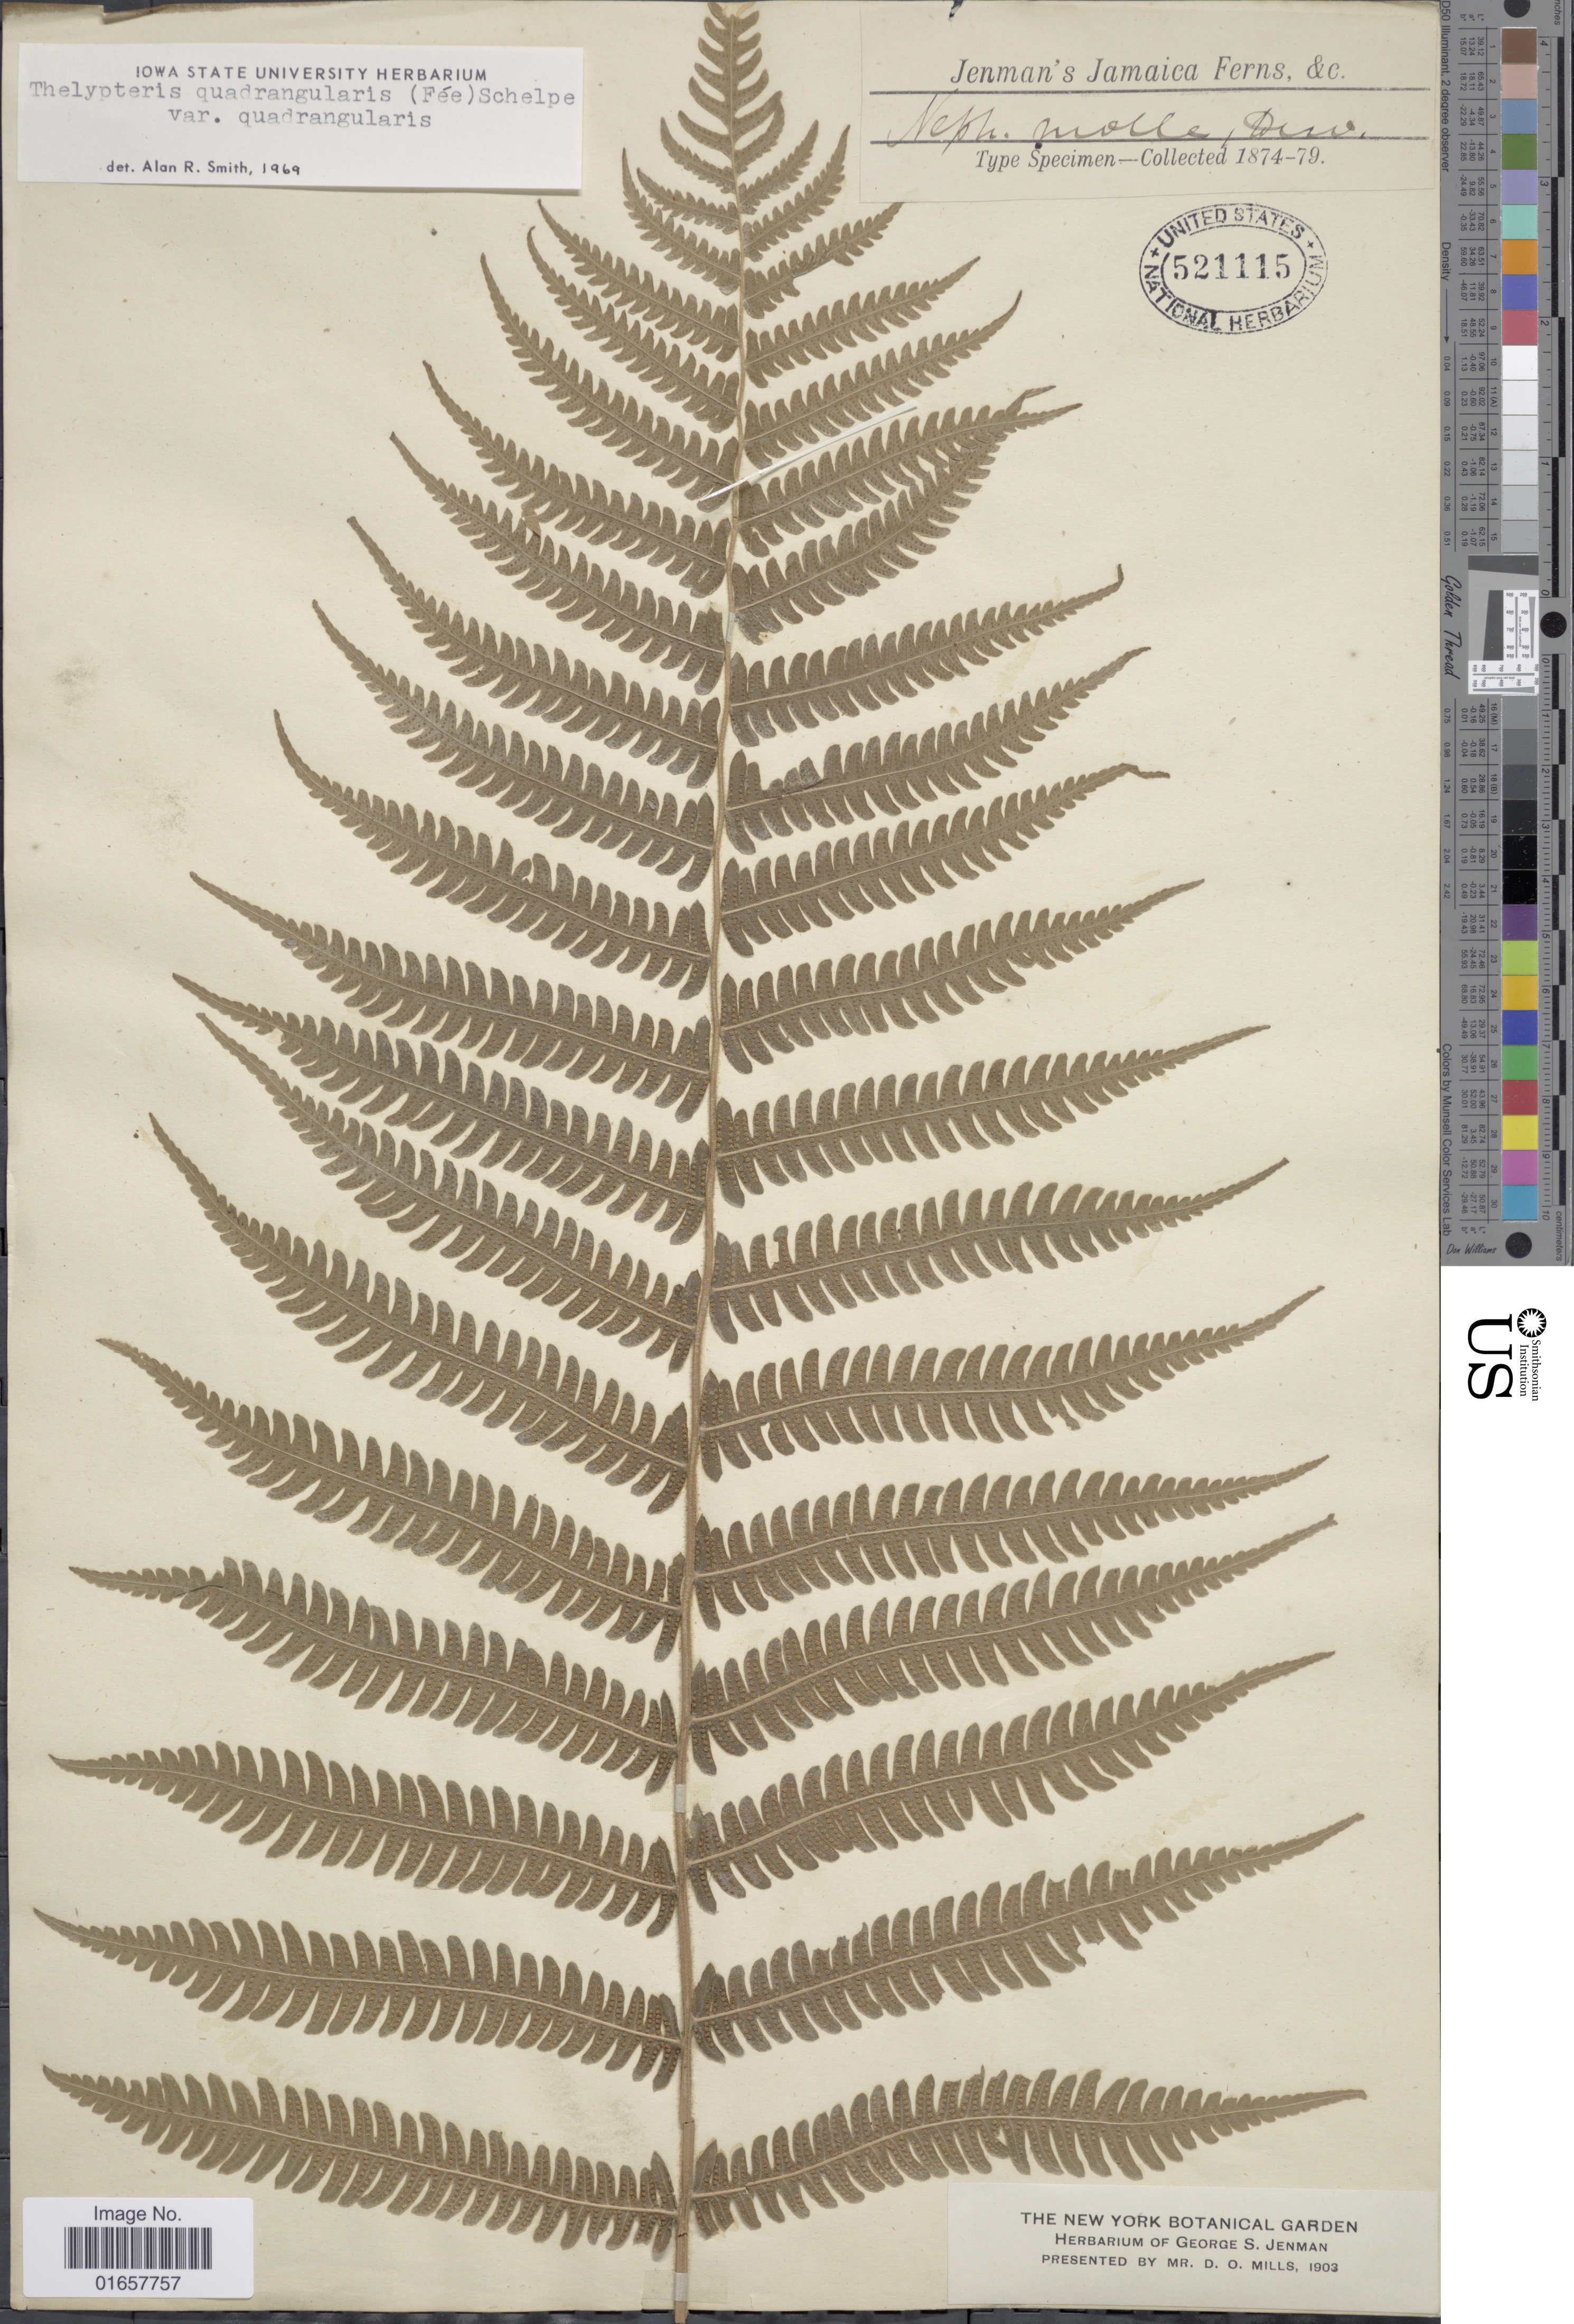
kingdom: Plantae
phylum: Tracheophyta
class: Polypodiopsida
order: Polypodiales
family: Thelypteridaceae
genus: Christella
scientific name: Christella hispidula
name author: (Decne.) Holttum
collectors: G. S. Jenman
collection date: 1874/1879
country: Jamaica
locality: Jamaica.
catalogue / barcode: US 521115